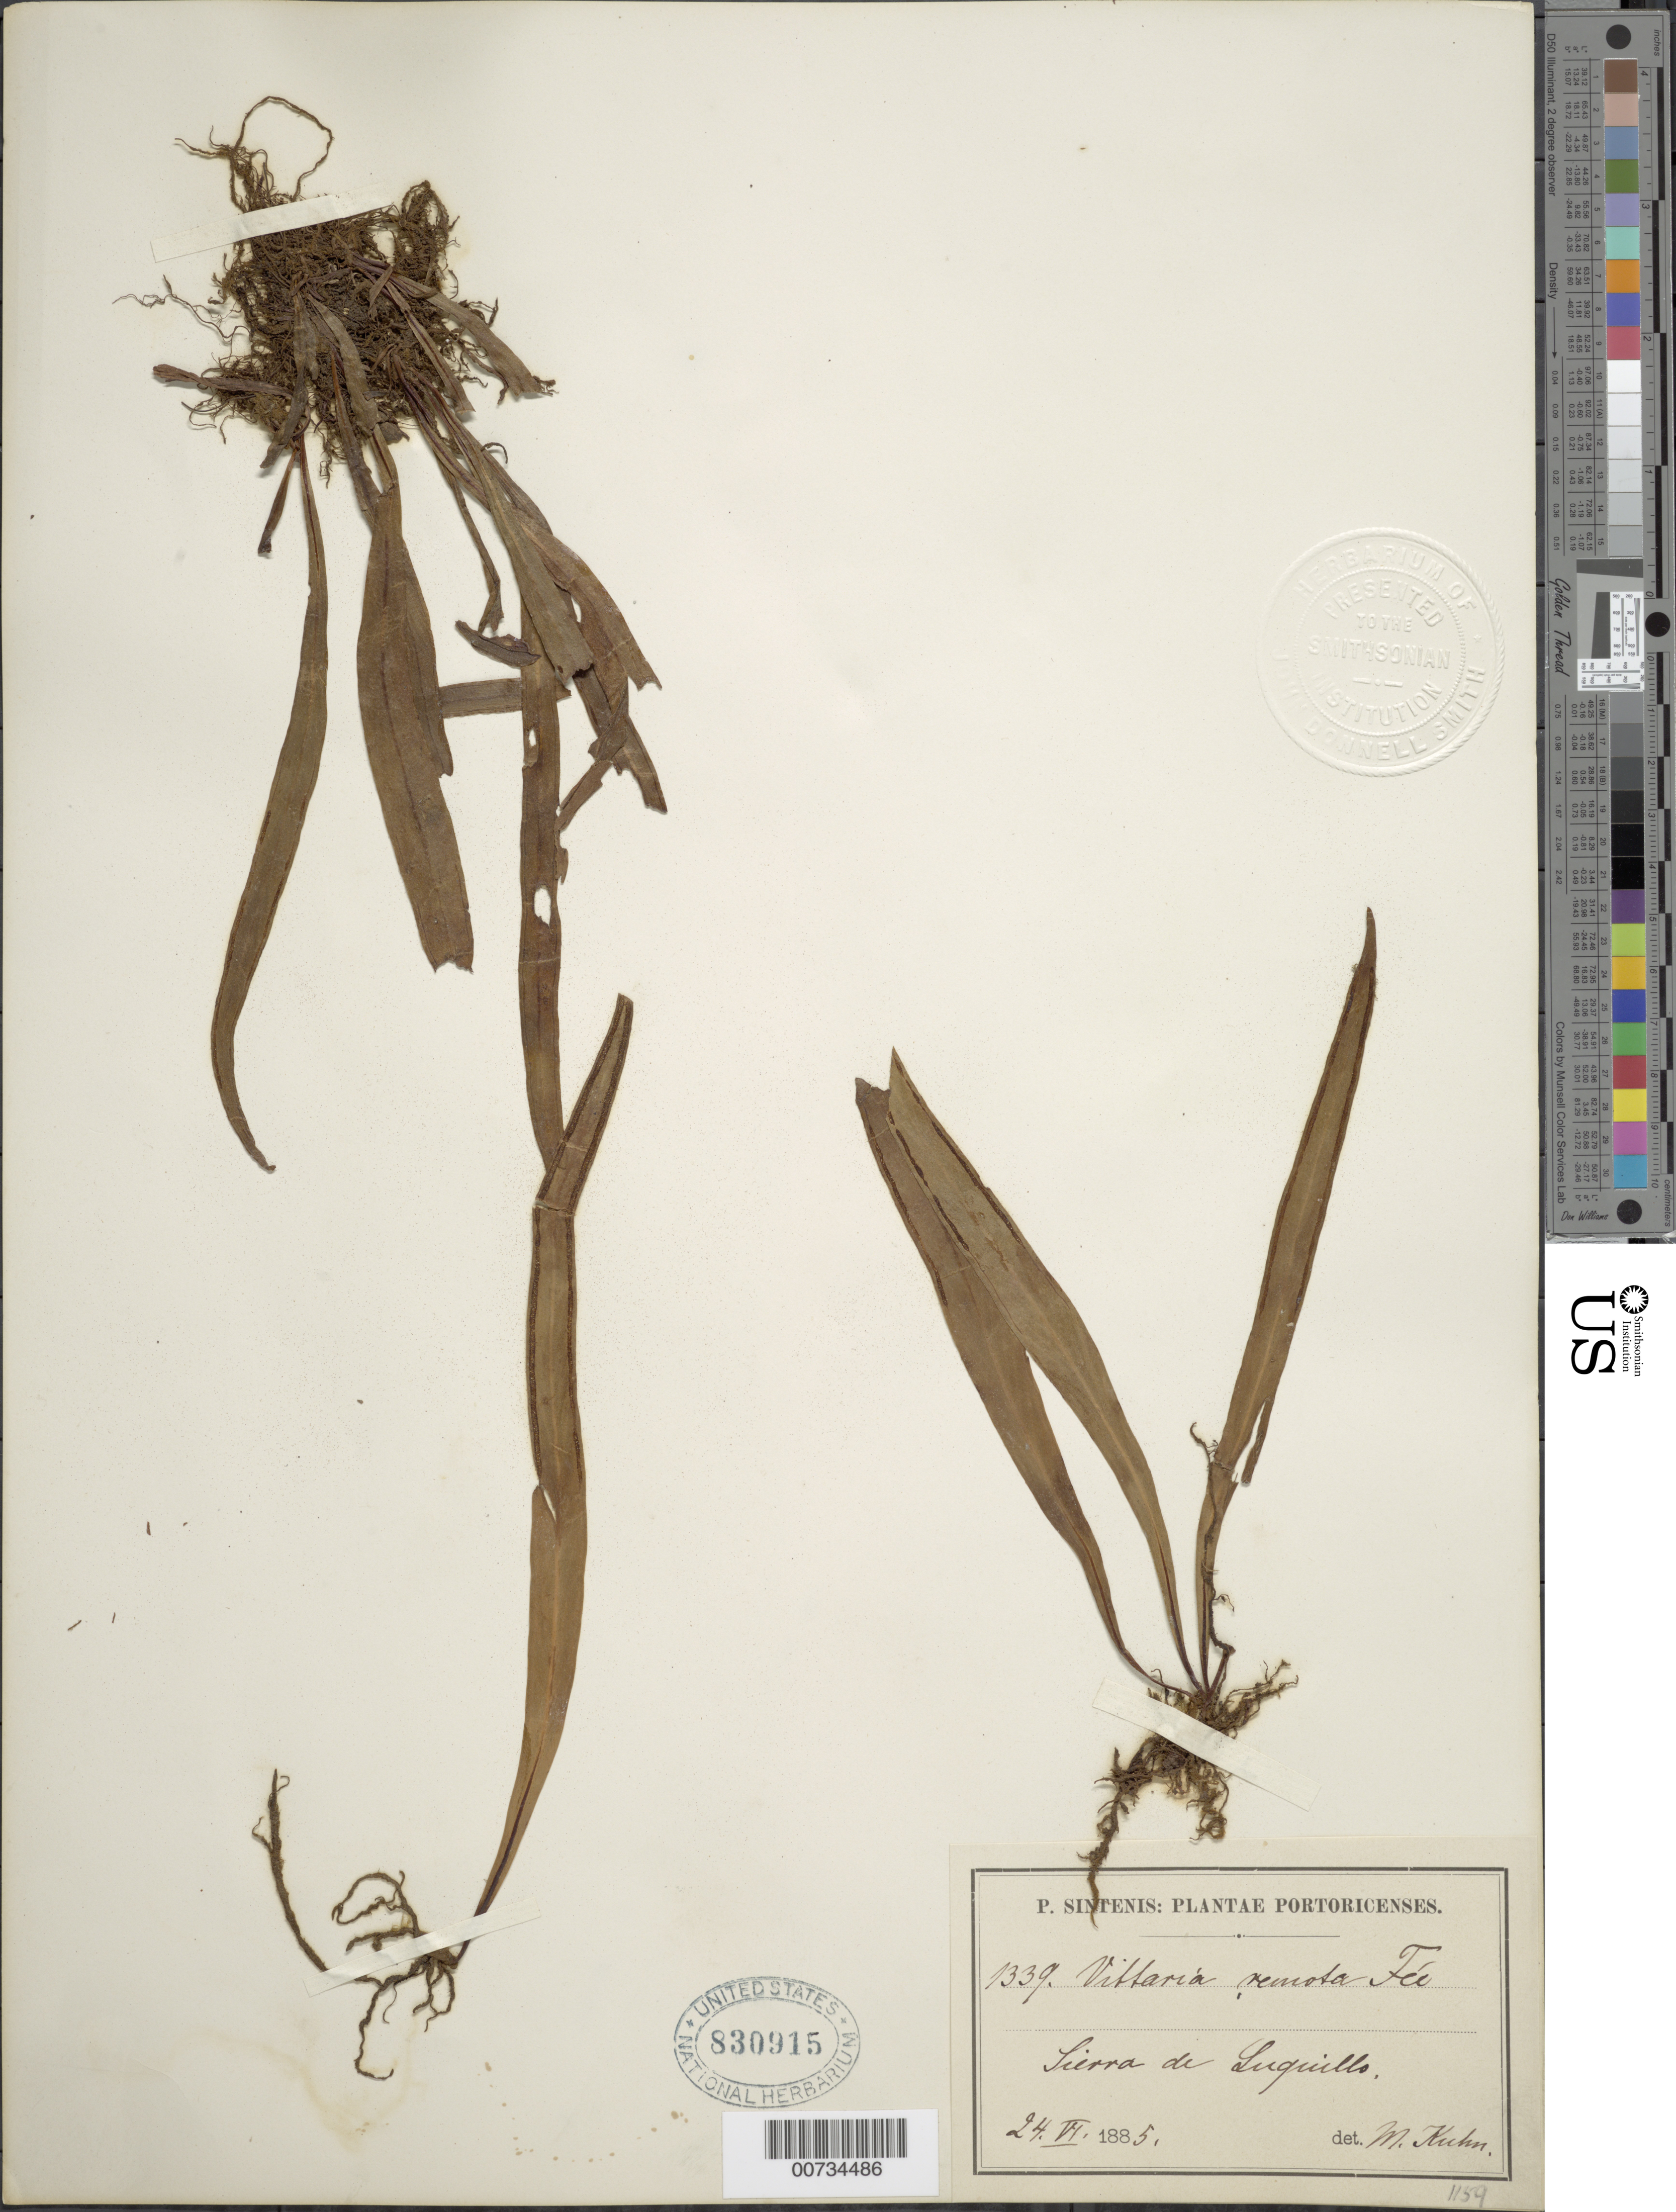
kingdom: Plantae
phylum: Tracheophyta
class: Polypodiopsida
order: Polypodiales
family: Pteridaceae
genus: Radiovittaria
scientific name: Radiovittaria remota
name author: (Fée) E.H. Crane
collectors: P. Sintenis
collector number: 1339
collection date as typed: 24 Jun 1885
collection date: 1885-06-24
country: Puerto Rico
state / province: Luquillo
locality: Sierra de Luquillo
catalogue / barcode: US 830915